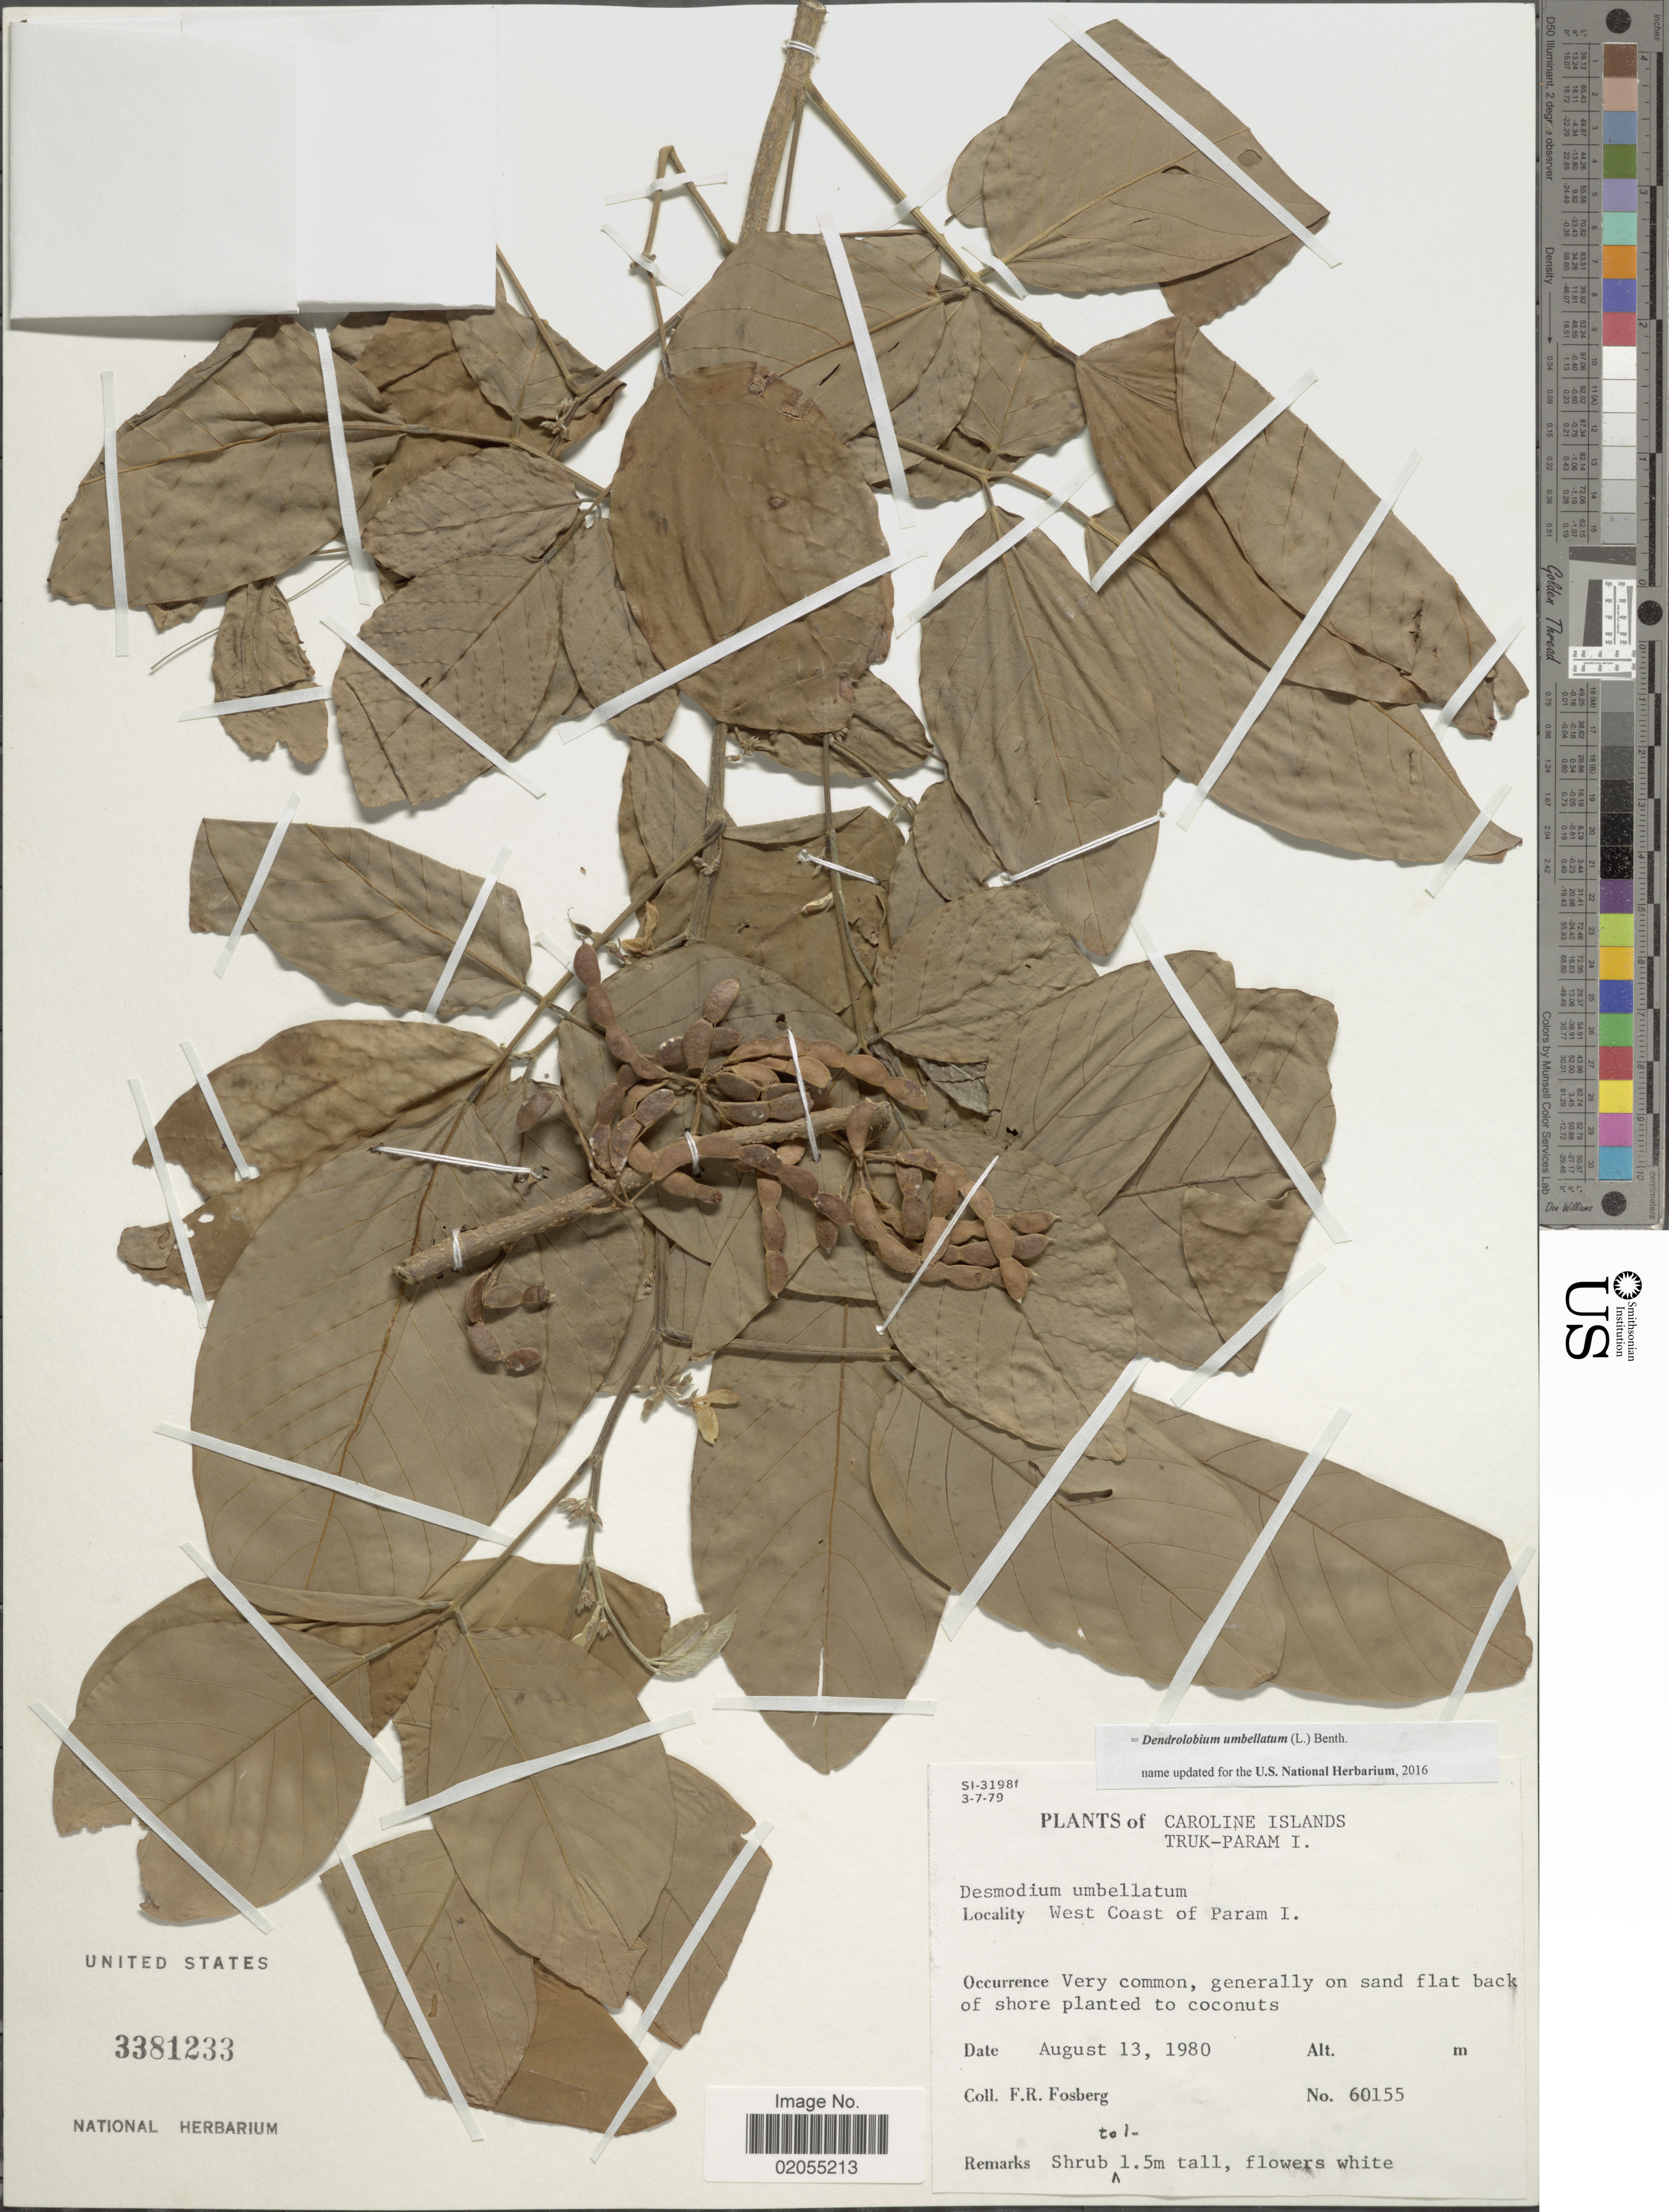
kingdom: Plantae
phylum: Tracheophyta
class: Magnoliopsida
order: Fabales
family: Fabaceae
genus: Dendrolobium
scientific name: Dendrolobium umbellatum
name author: (L.) Benth.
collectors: F. R. Fosberg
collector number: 60155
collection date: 1980-08-13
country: Micronesia, Federated States of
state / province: Truk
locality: Caroline Islands, Truk-Param I., West Coast of Param I.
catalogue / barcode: US 3381233